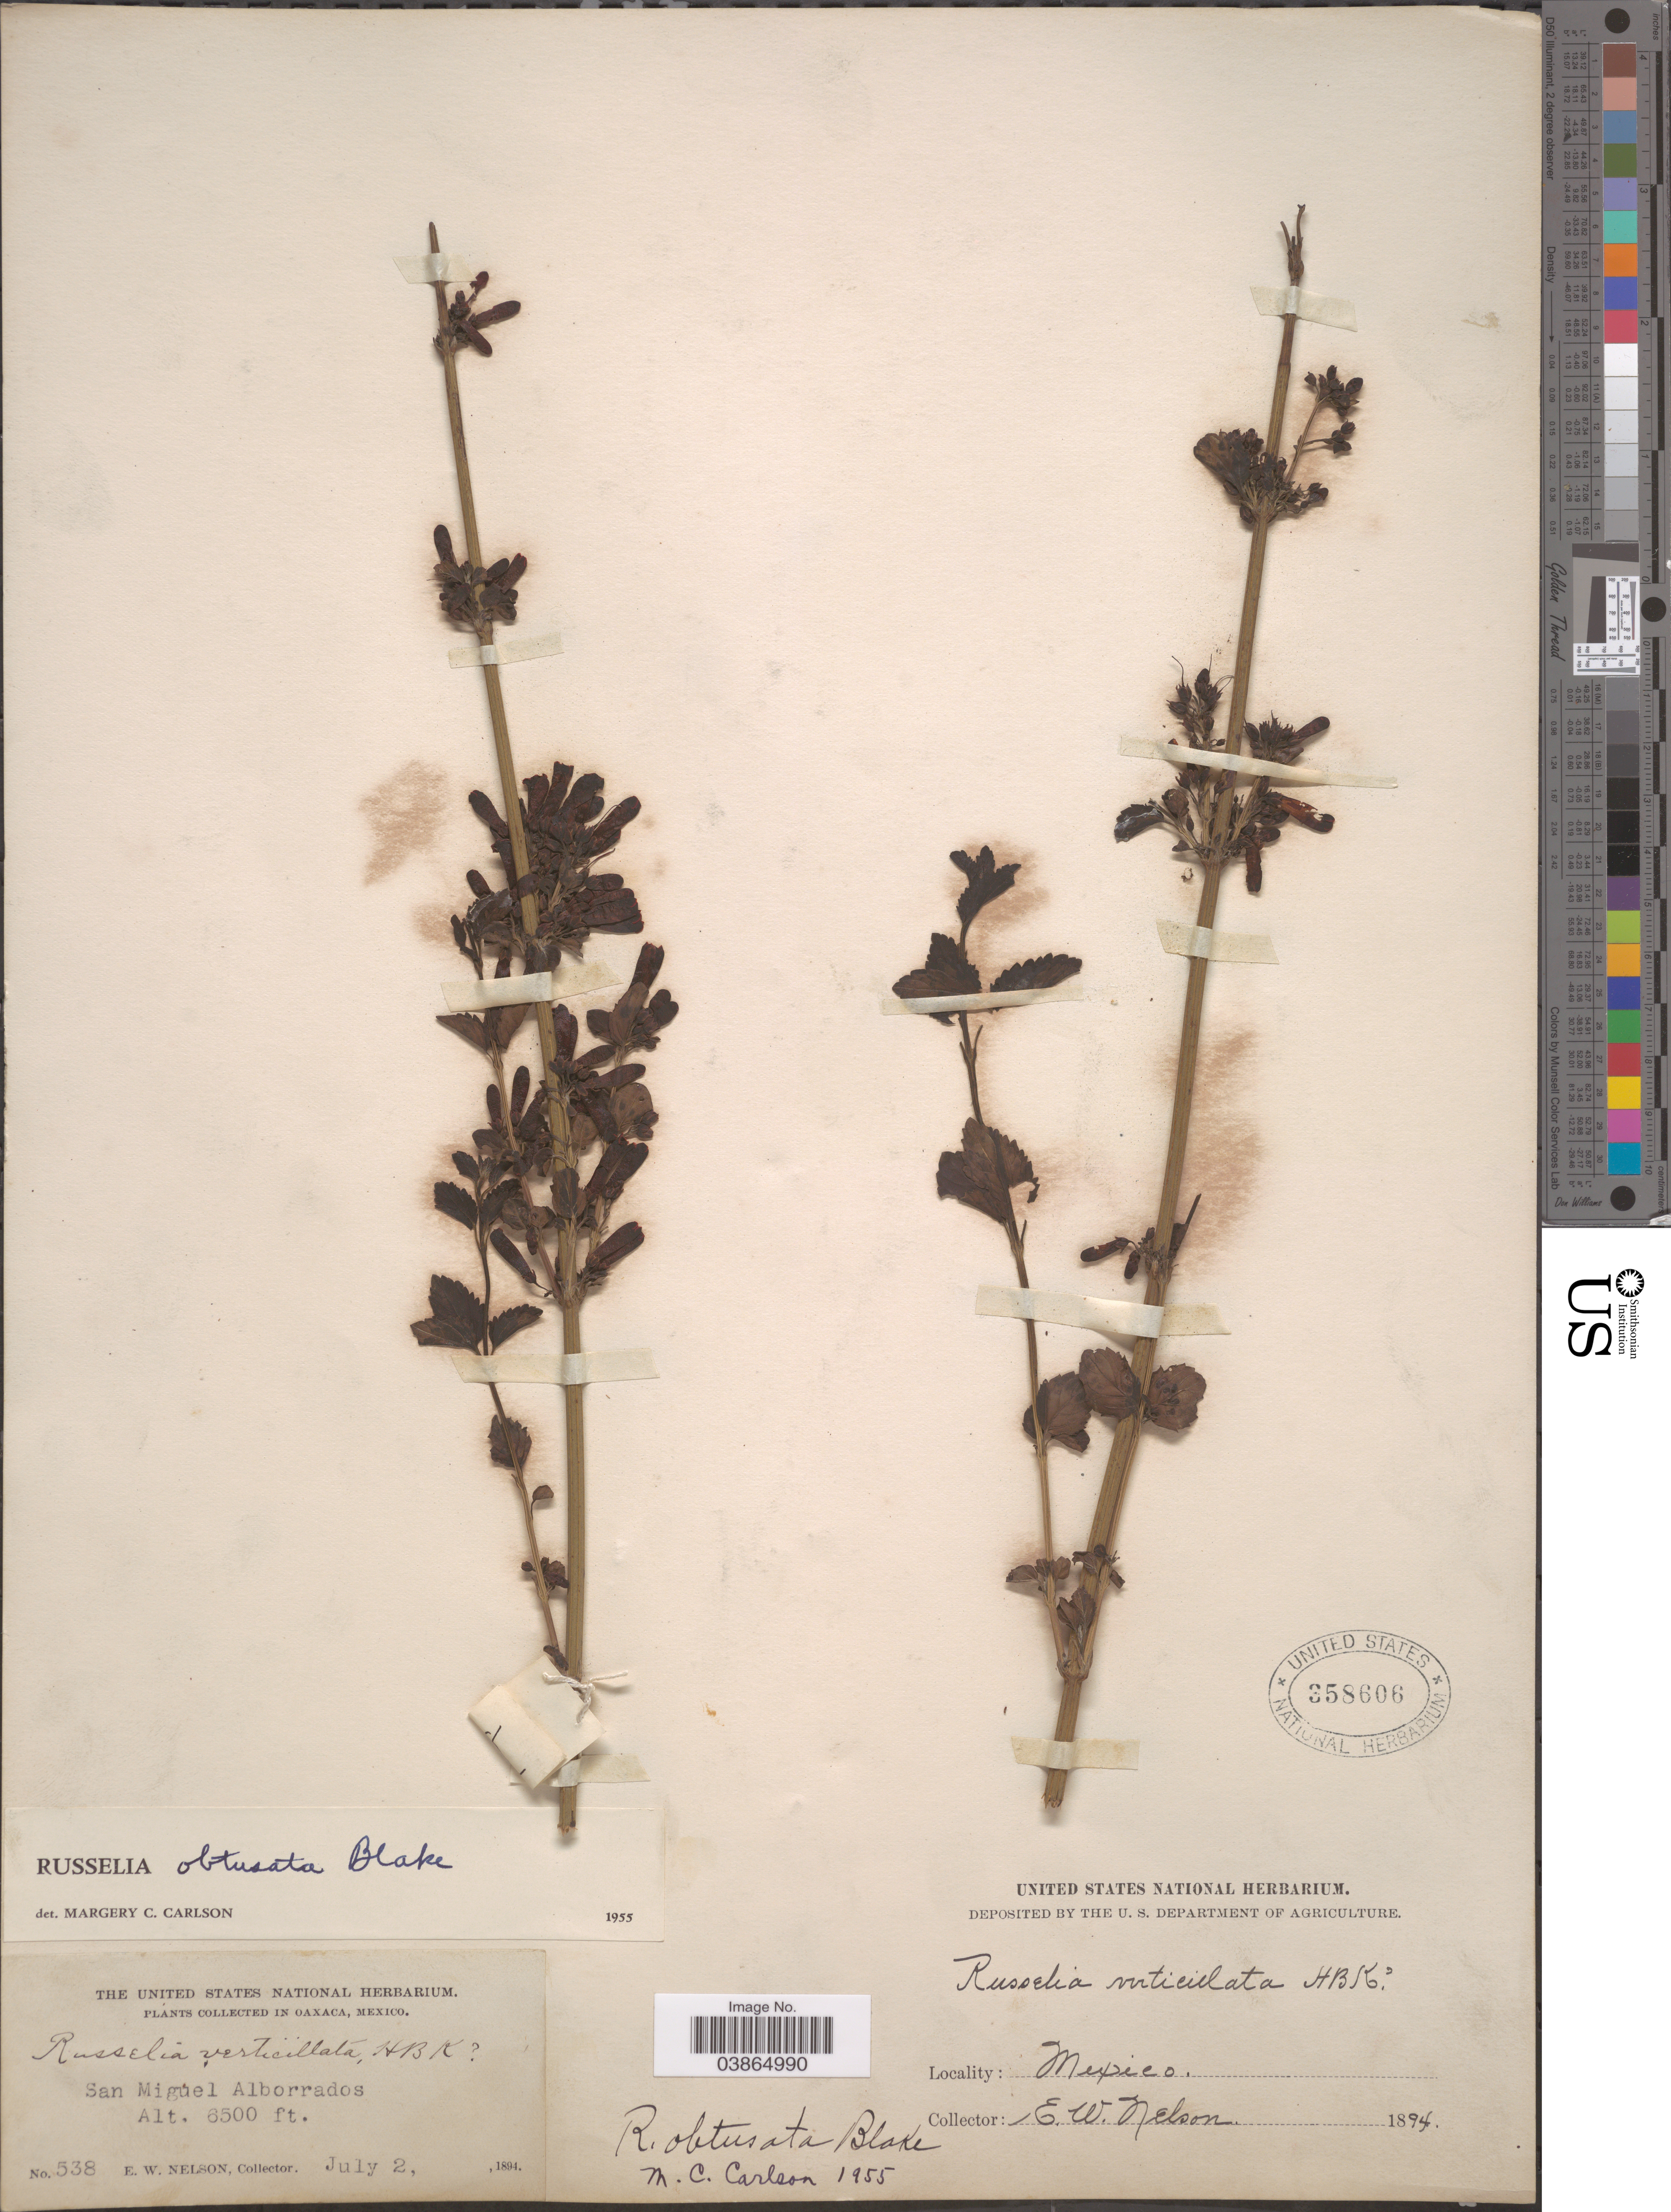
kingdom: Plantae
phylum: Tracheophyta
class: Magnoliopsida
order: Lamiales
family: Plantaginaceae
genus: Russelia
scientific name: Russelia obtusata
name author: S.F. Blake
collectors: E. W. Nelson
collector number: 538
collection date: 1894-07-02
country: Mexico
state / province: Oaxaca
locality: San Miguel Alborrados.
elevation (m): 1981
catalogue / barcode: US 358606